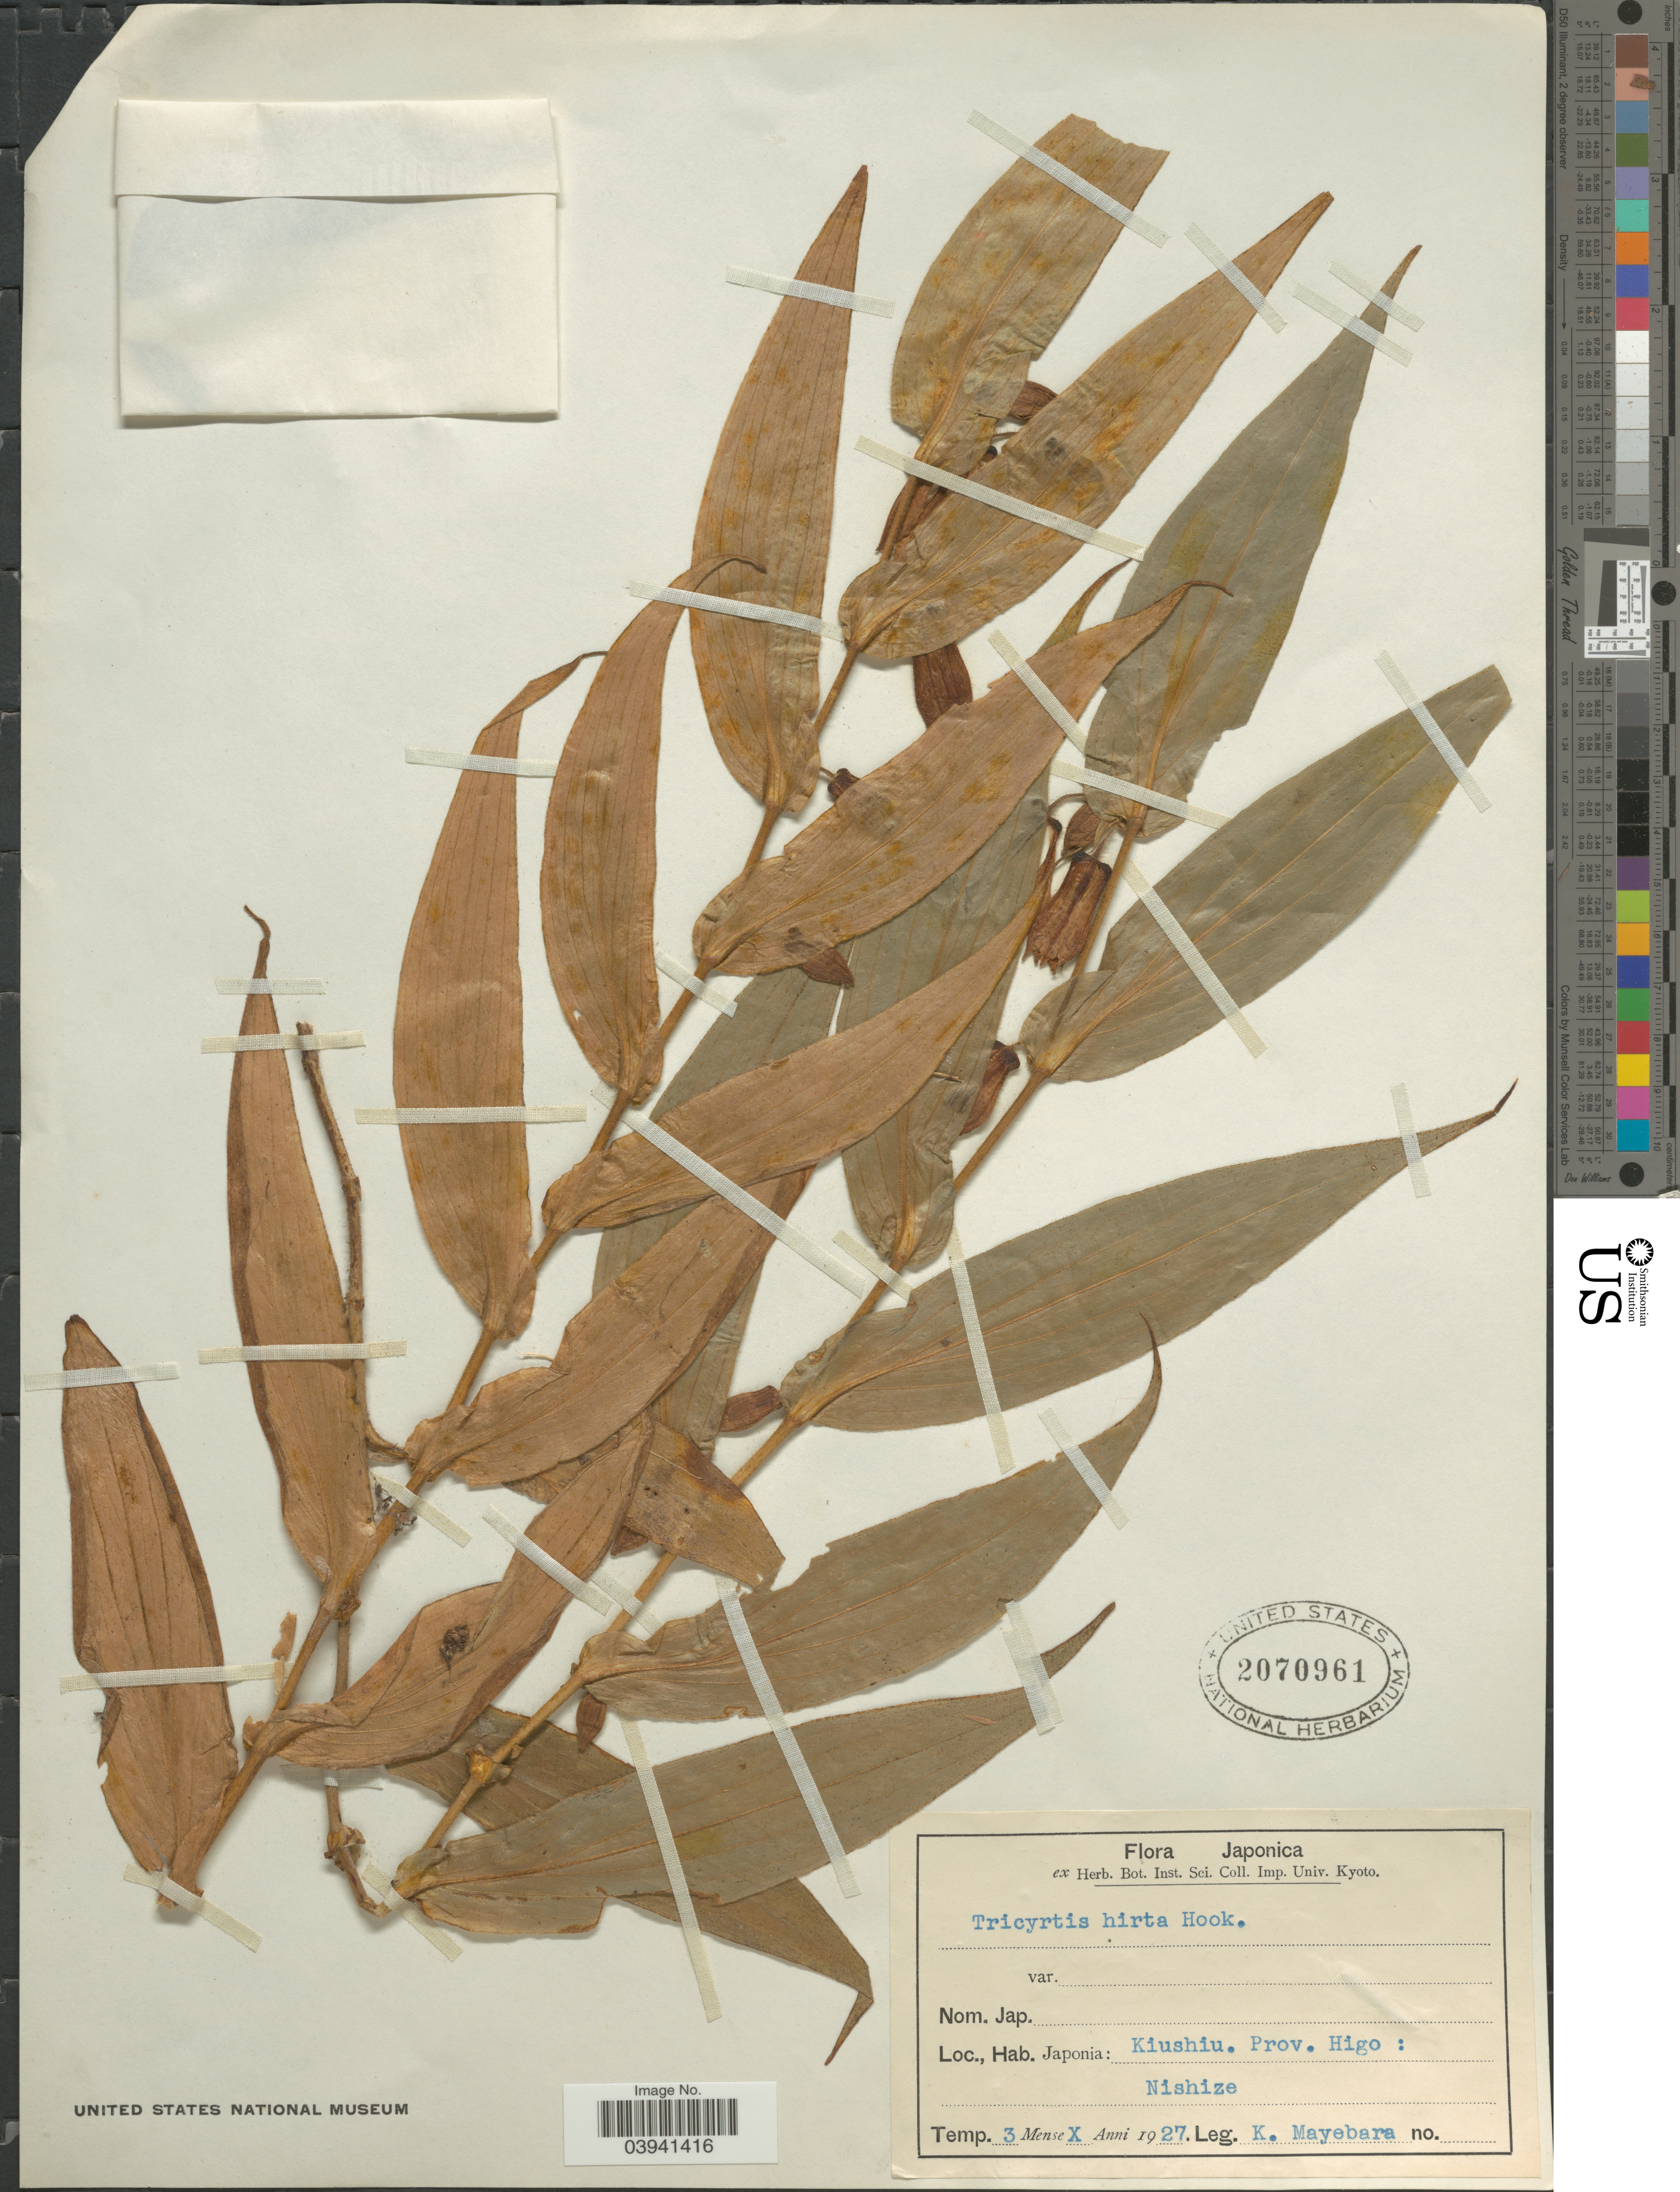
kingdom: Plantae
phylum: Tracheophyta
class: Liliopsida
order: Liliales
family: Liliaceae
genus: Tricyrtis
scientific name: Tricyrtis hirta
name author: (Thunb.) Hook.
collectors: K. Mayebara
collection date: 1927-10-03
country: Japan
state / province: Kyoto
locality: Japonia: Kiushiu. Prov. Higo: Nishize.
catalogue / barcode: US 2070961